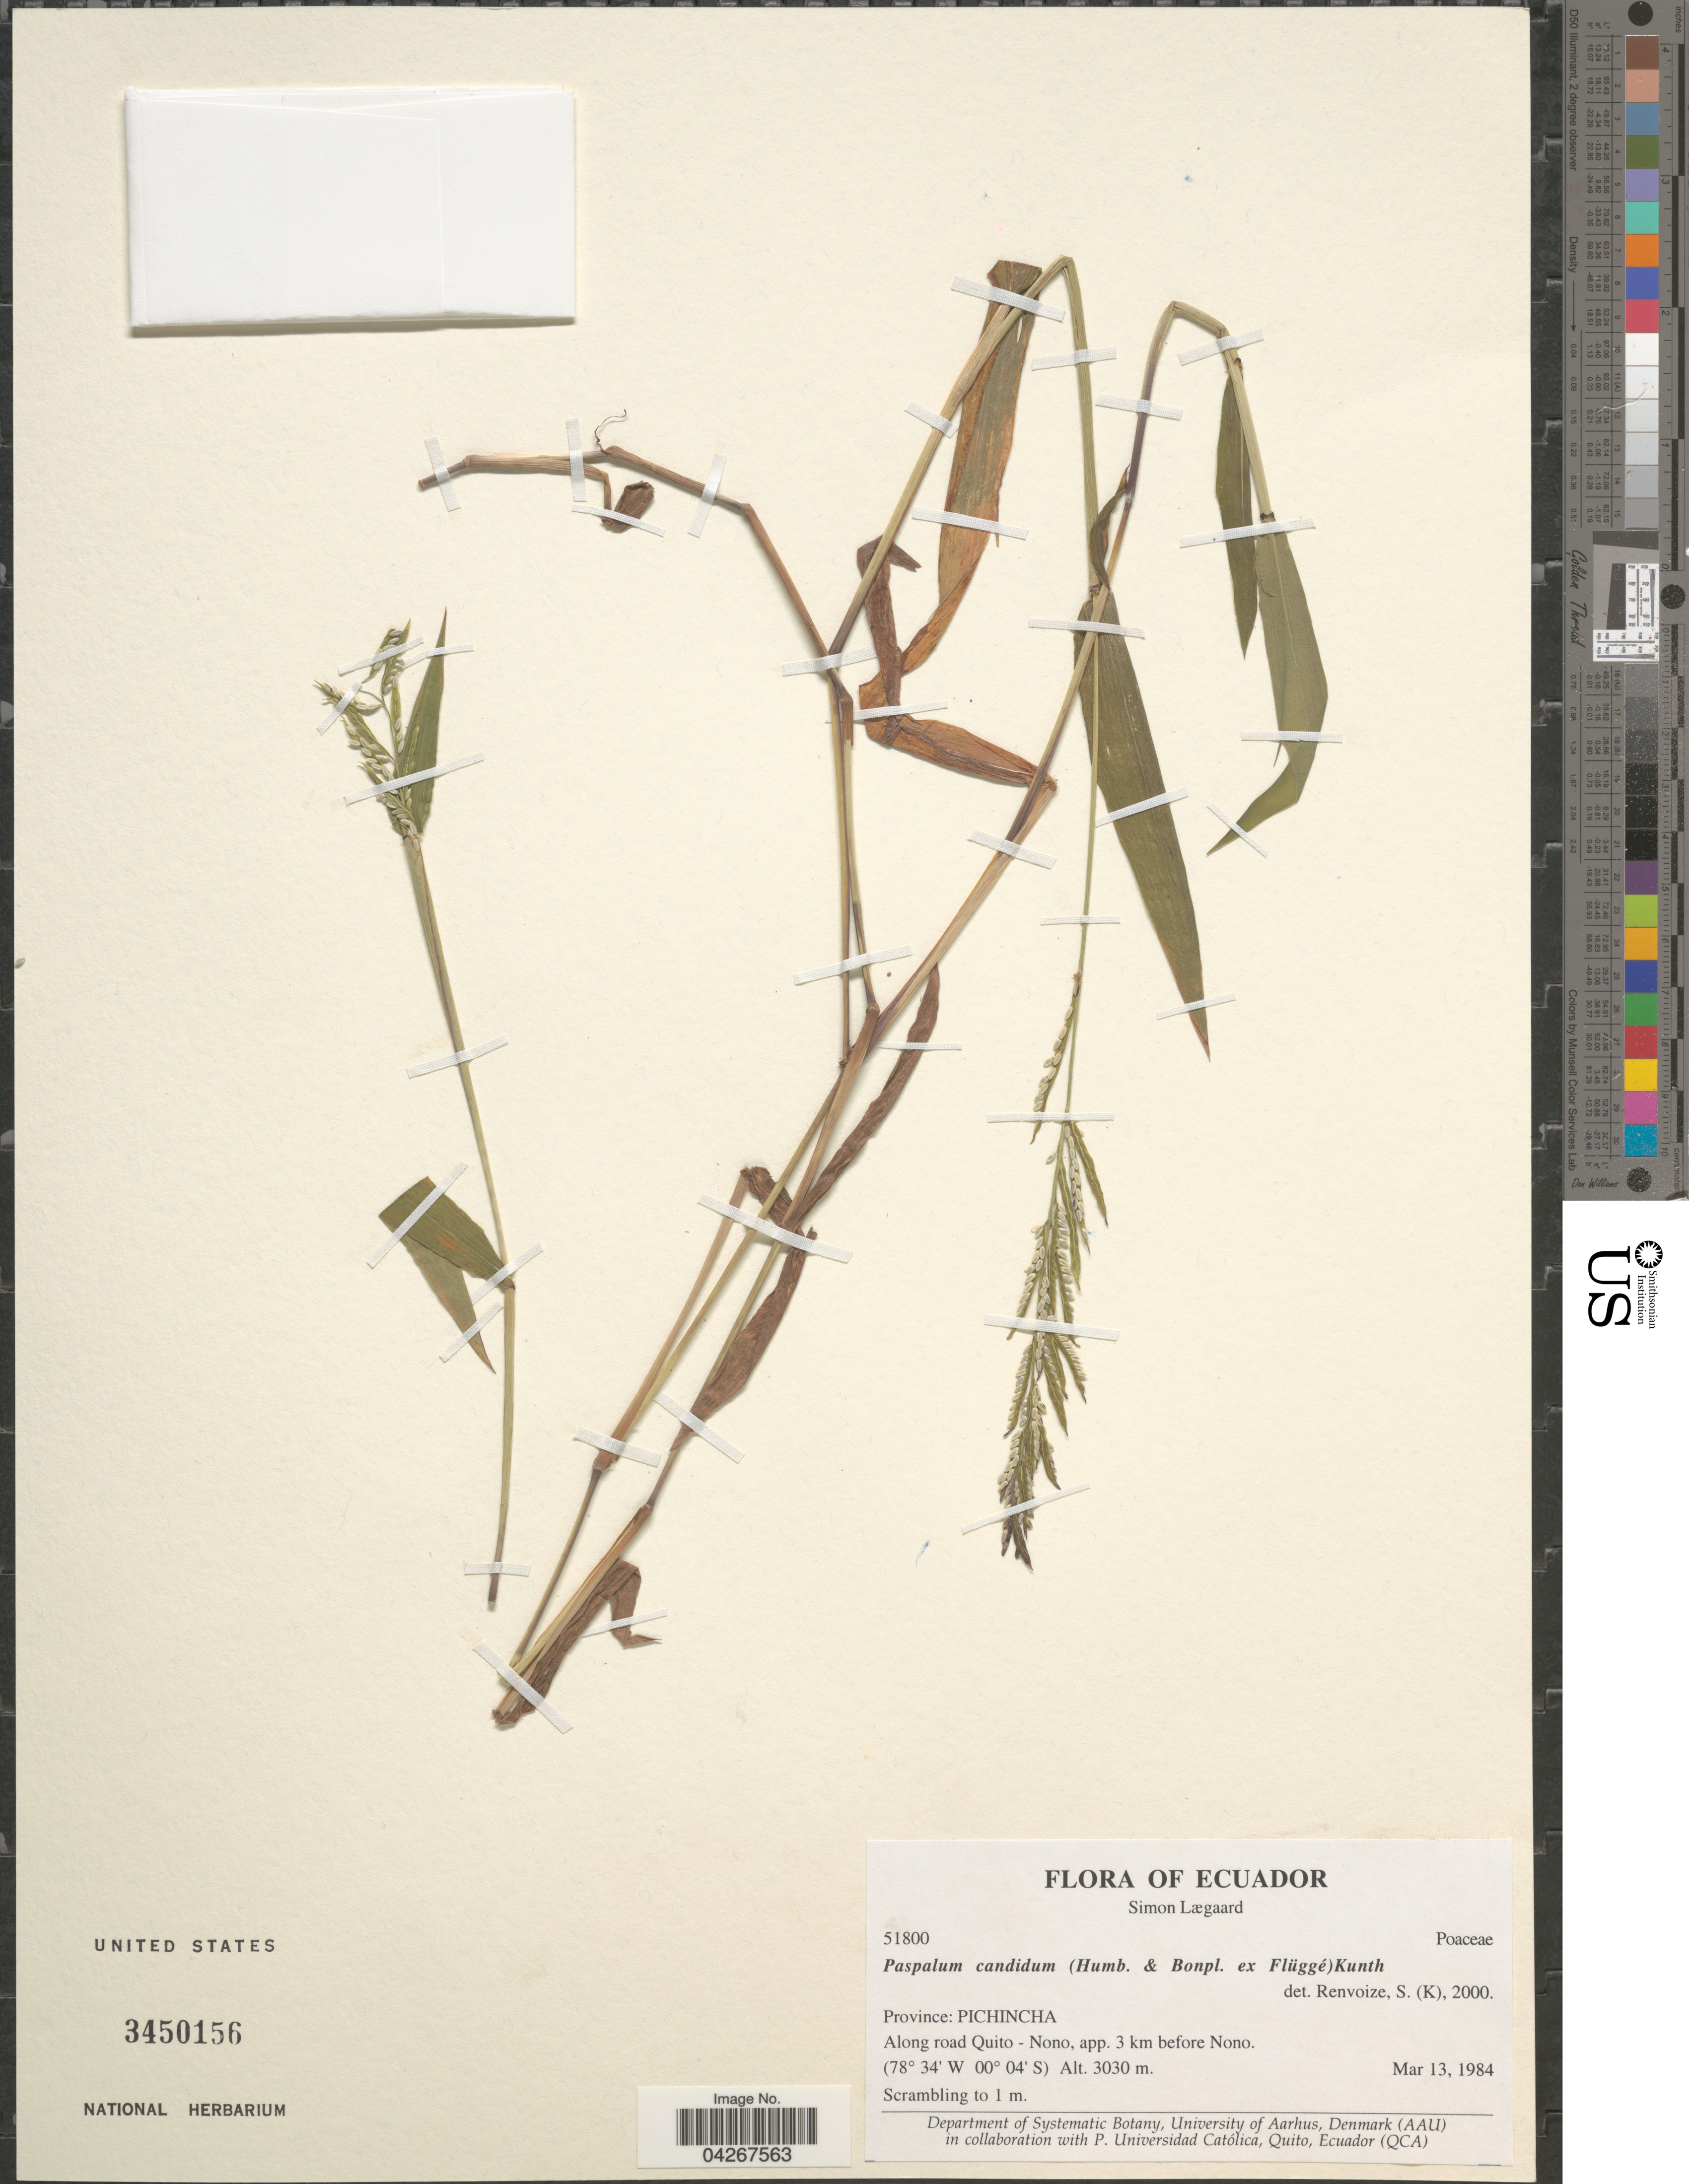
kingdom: Plantae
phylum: Tracheophyta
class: Liliopsida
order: Poales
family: Poaceae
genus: Paspalum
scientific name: Paspalum candidum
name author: (Humb. & Bonpl. ex Fleugge) Kunth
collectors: S. Lægaard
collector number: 51800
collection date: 1984-03-13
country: Ecuador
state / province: Pichincha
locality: Along road Quito-Nono, app. 3 km before Nono.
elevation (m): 3030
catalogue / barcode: US 3450156